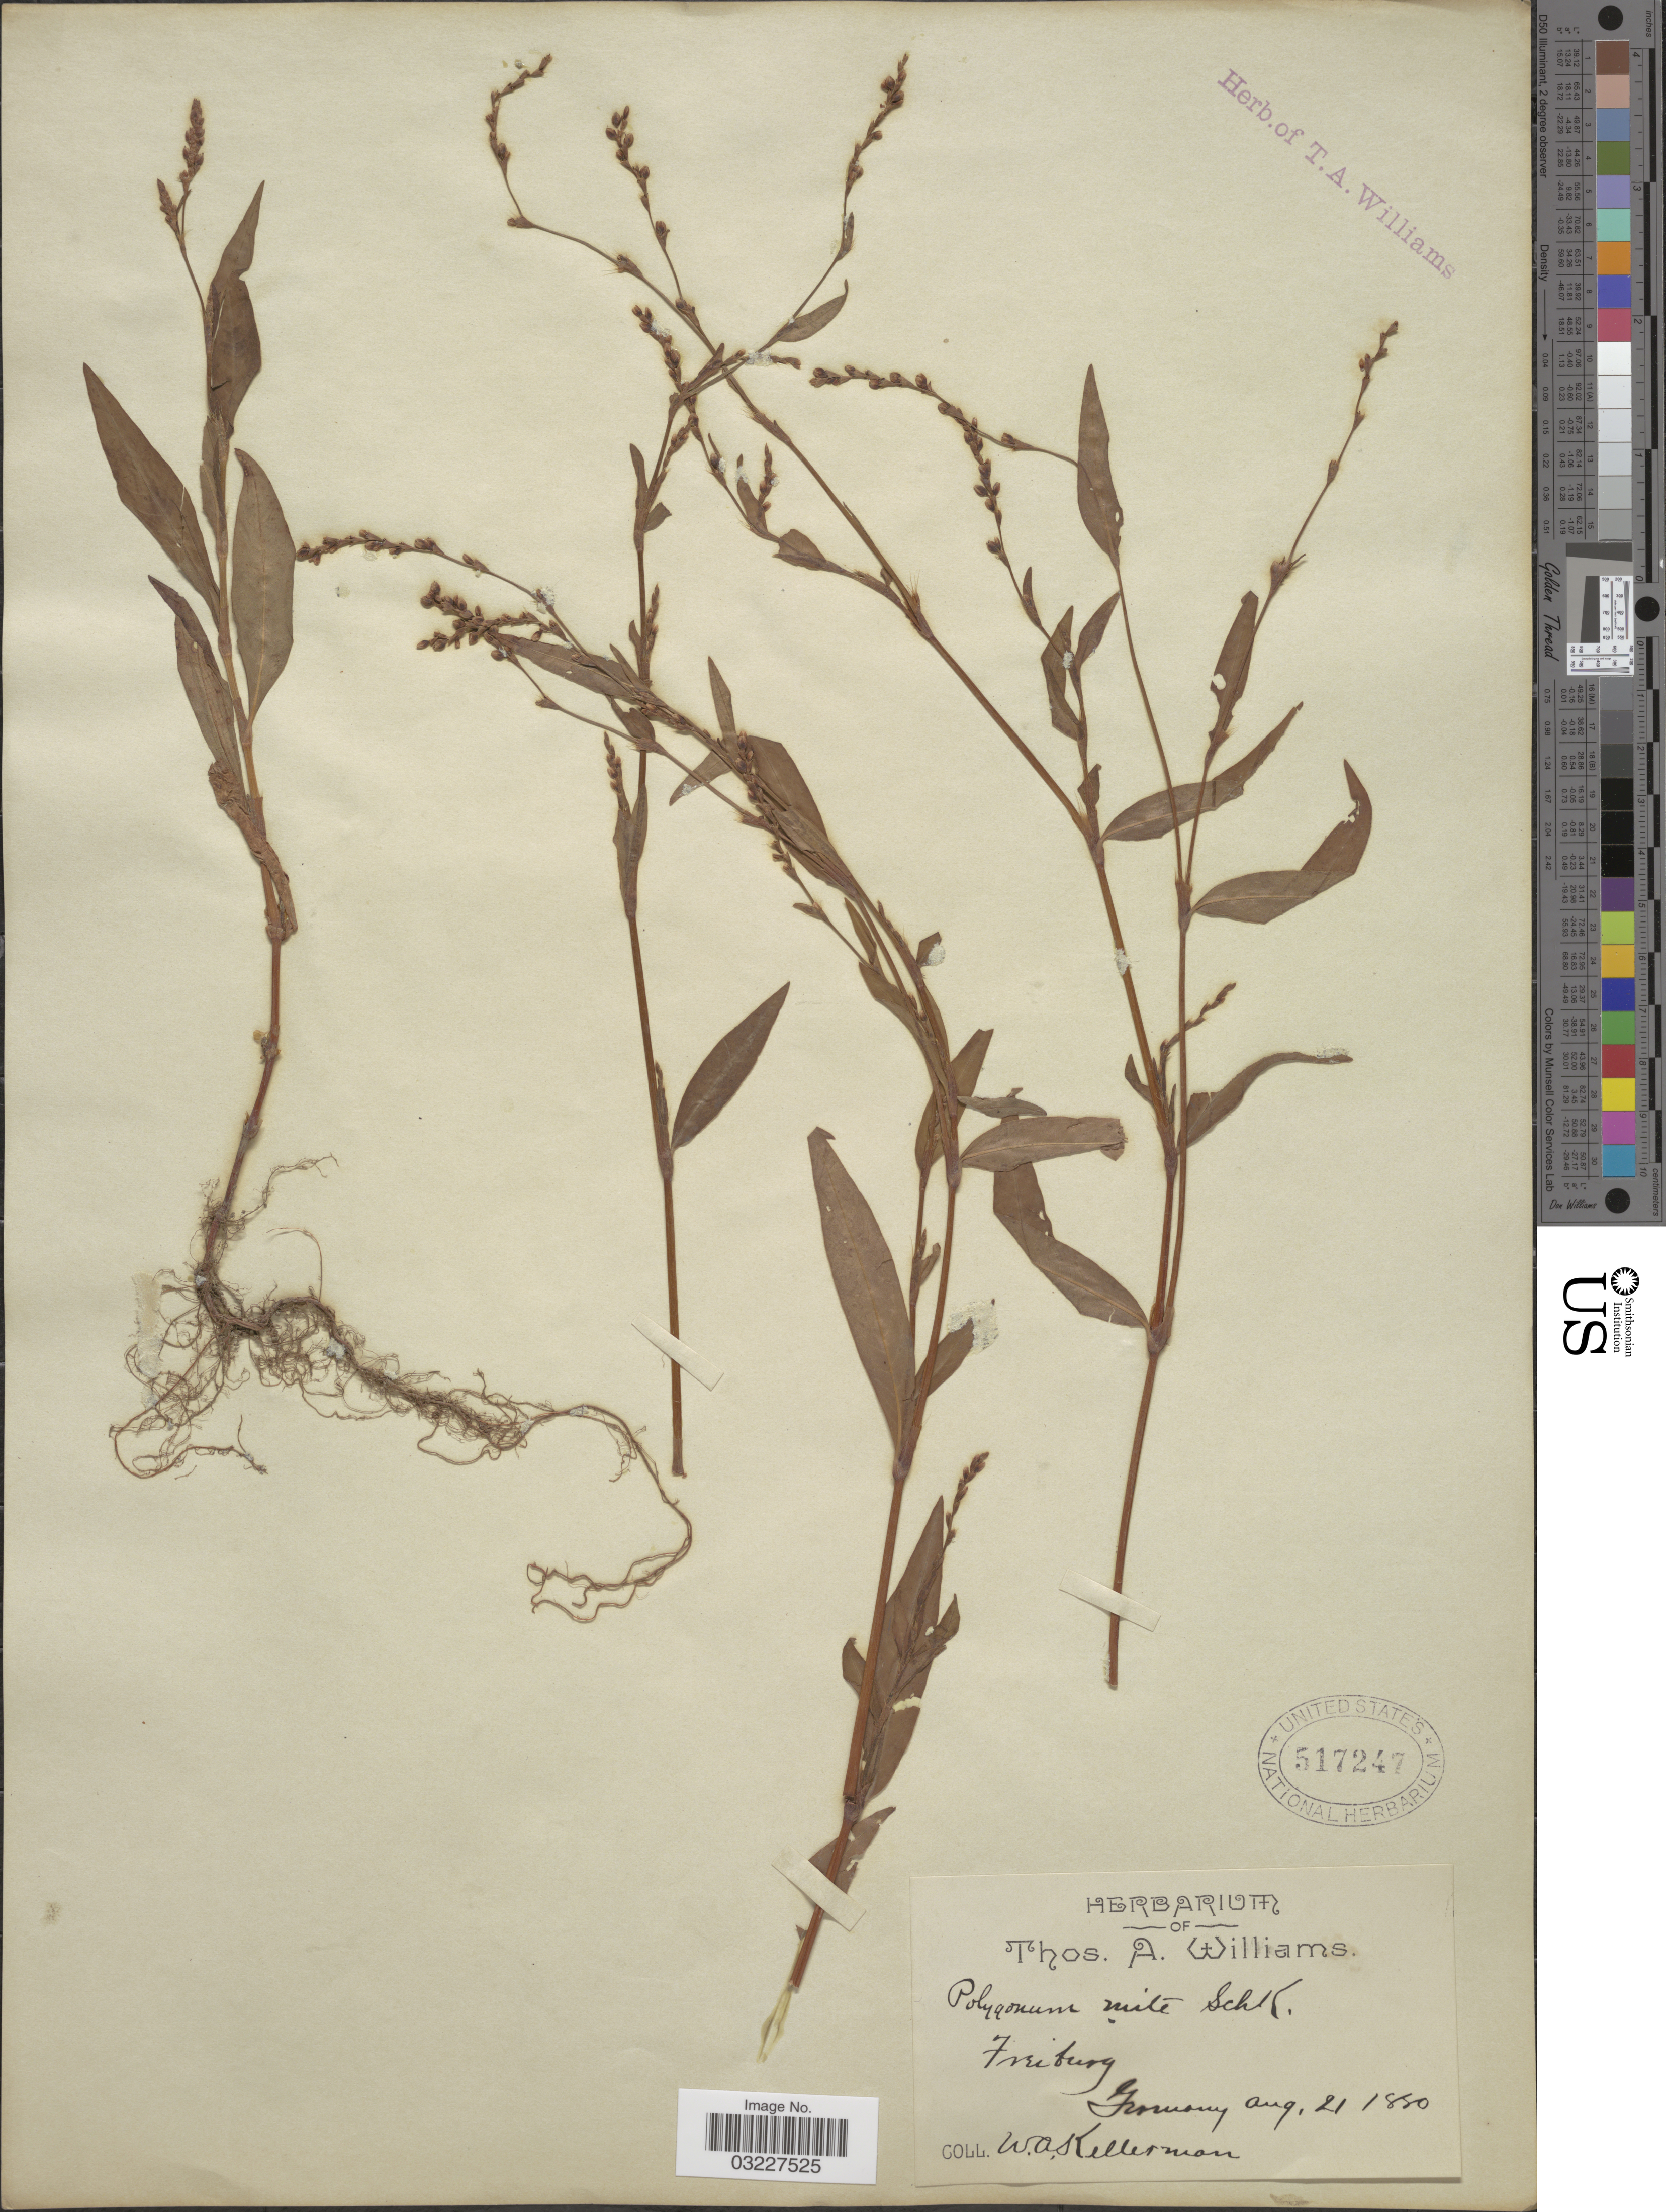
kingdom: Plantae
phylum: Tracheophyta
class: Magnoliopsida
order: Caryophyllales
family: Polygonaceae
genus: Polygonum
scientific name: Polygonum mite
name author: Schrank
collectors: W. Kellerman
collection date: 1880-08-21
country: Germany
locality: Freiburg.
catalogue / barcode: US 517247